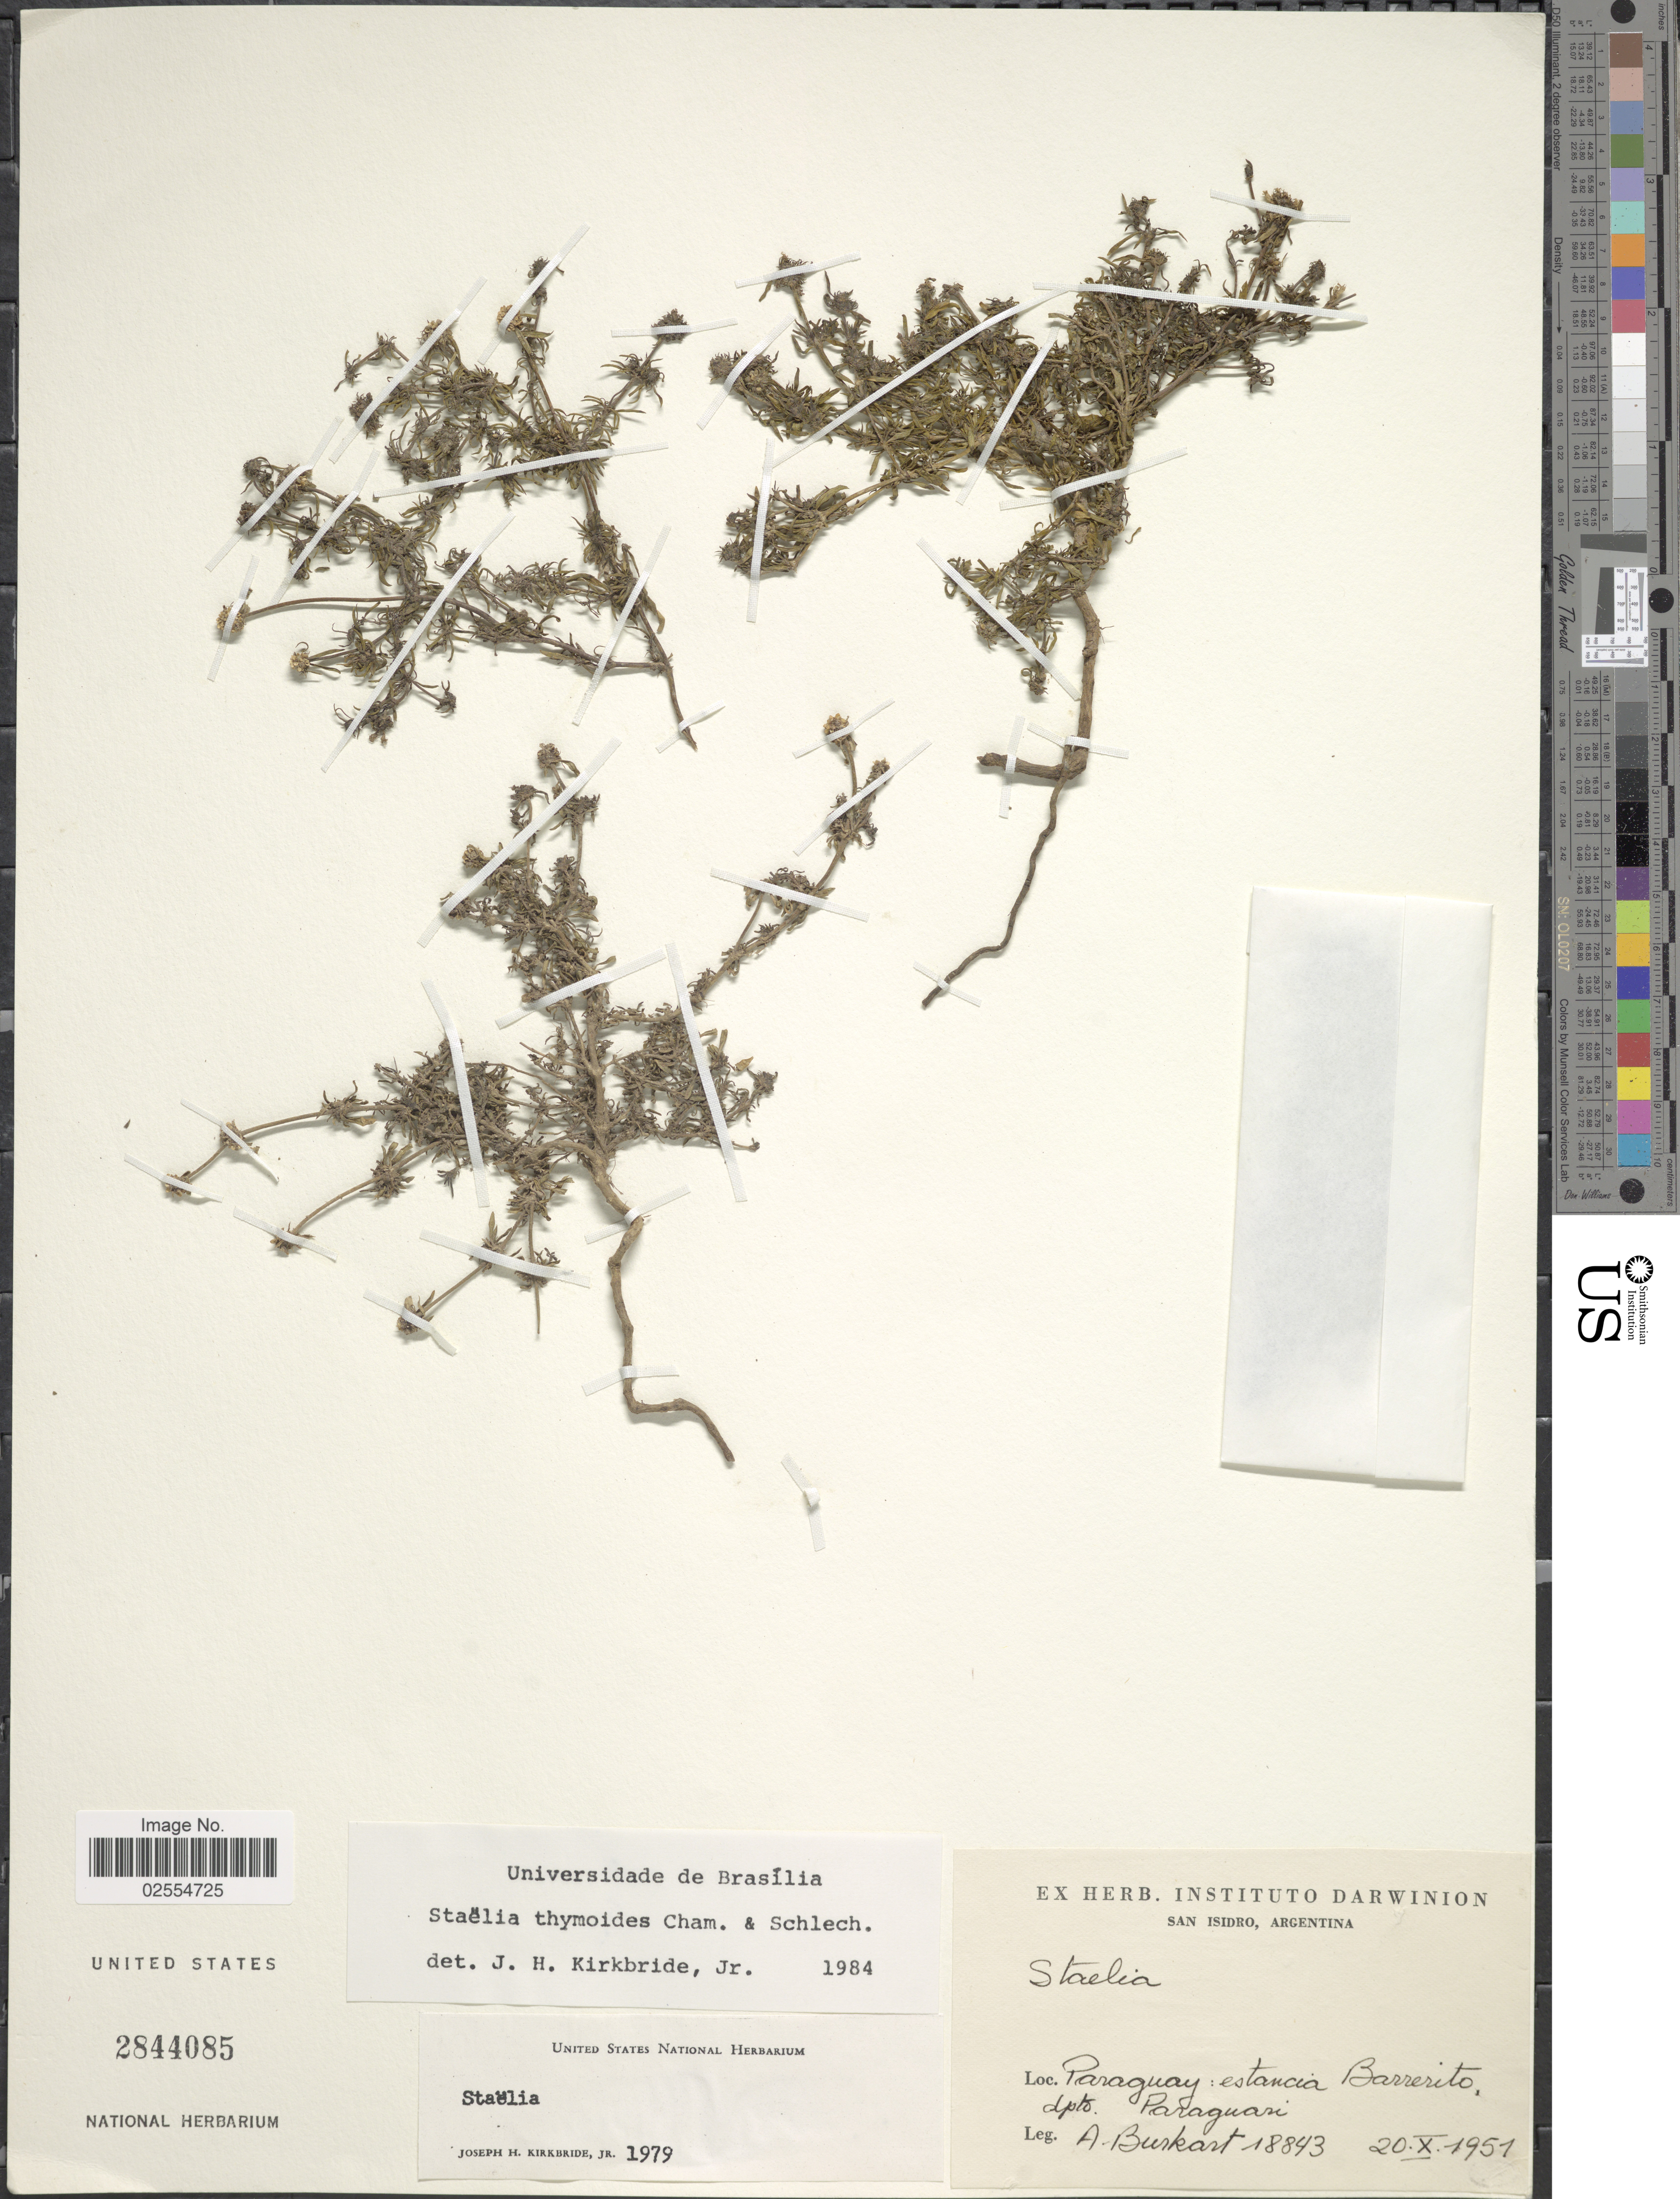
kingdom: Plantae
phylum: Tracheophyta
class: Magnoliopsida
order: Gentianales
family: Rubiaceae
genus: Staelia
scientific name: Staelia thymoides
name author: Cham. & Schltdl.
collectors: A. E. Burkart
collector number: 18843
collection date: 1951-10-20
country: Paraguay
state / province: Paraguari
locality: Estancia Barrerito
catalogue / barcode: US 2844085